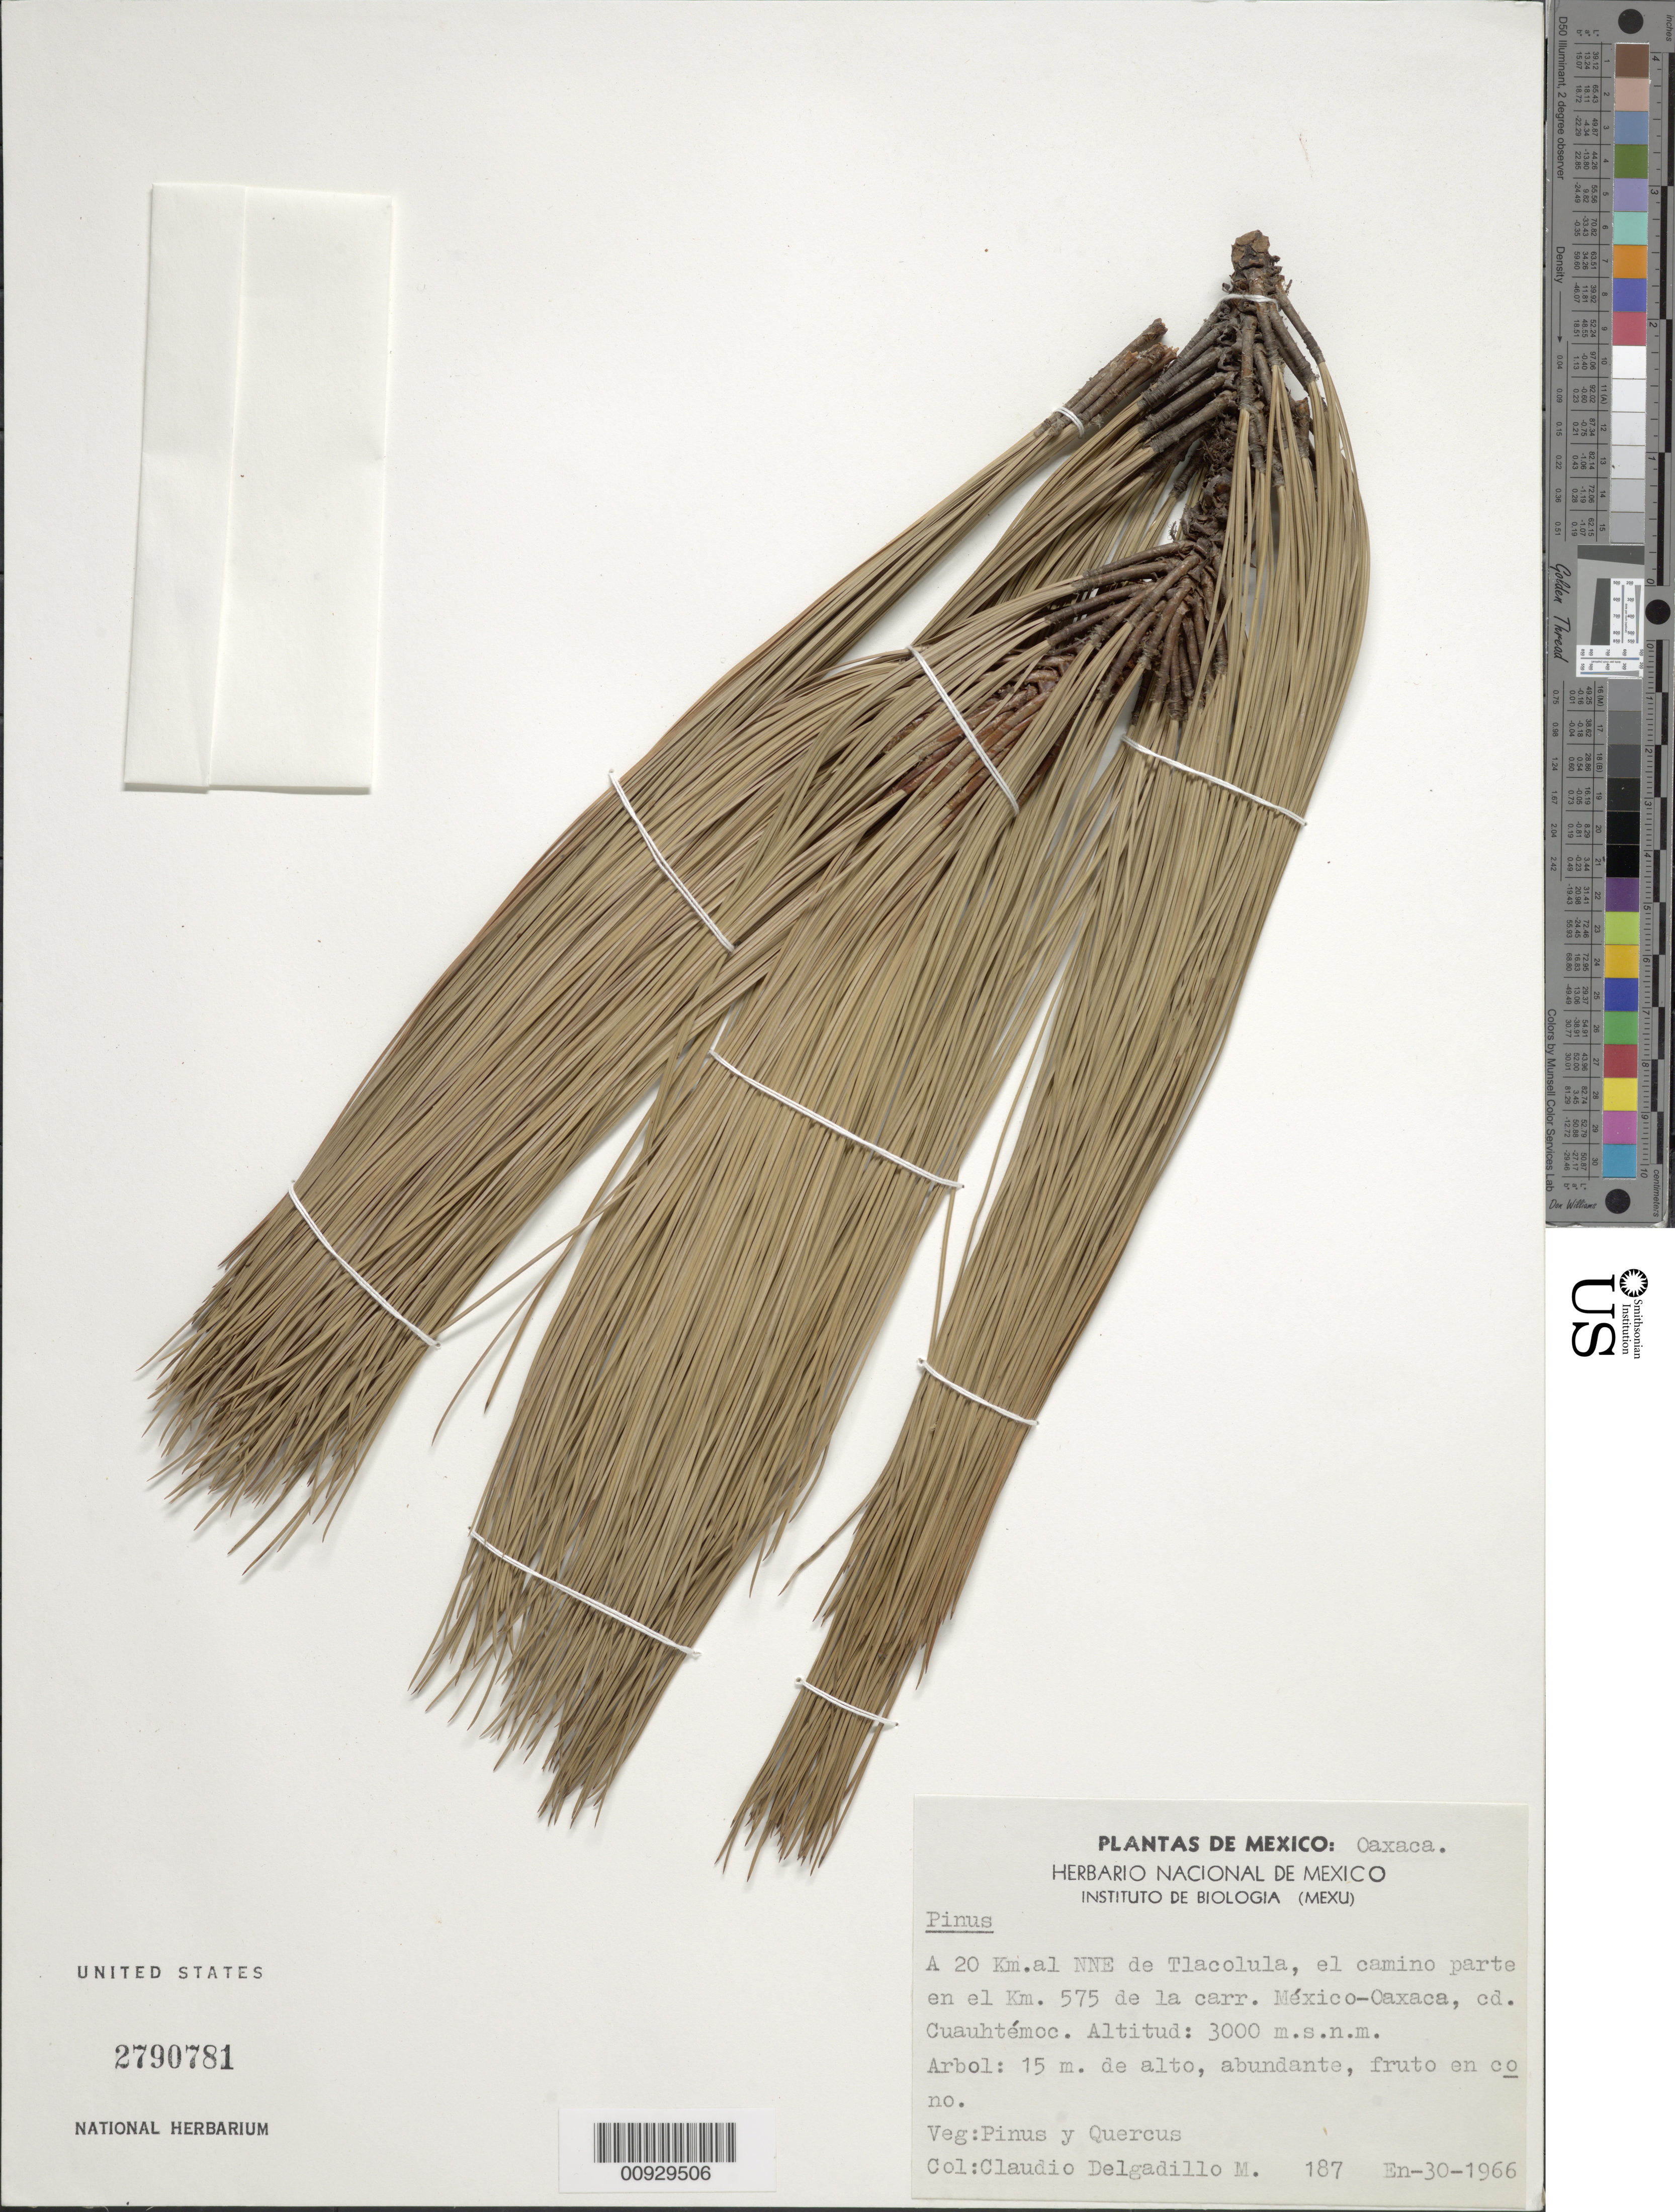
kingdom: Plantae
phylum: Tracheophyta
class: Pinopsida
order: Pinales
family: Pinaceae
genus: Pinus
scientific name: Pinus sp.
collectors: C. Delgadillo-m.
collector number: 187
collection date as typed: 30 Jan 1966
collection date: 1966-01-30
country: Mexico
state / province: Oaxaca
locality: A 20 km. al NNE de Tlacolula, el camino parte en el Km 575 de la carretera México-Oaxaca, Cd. Cuauhtémoc.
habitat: Veg: Pinus y Quercus.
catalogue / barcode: US 2790781